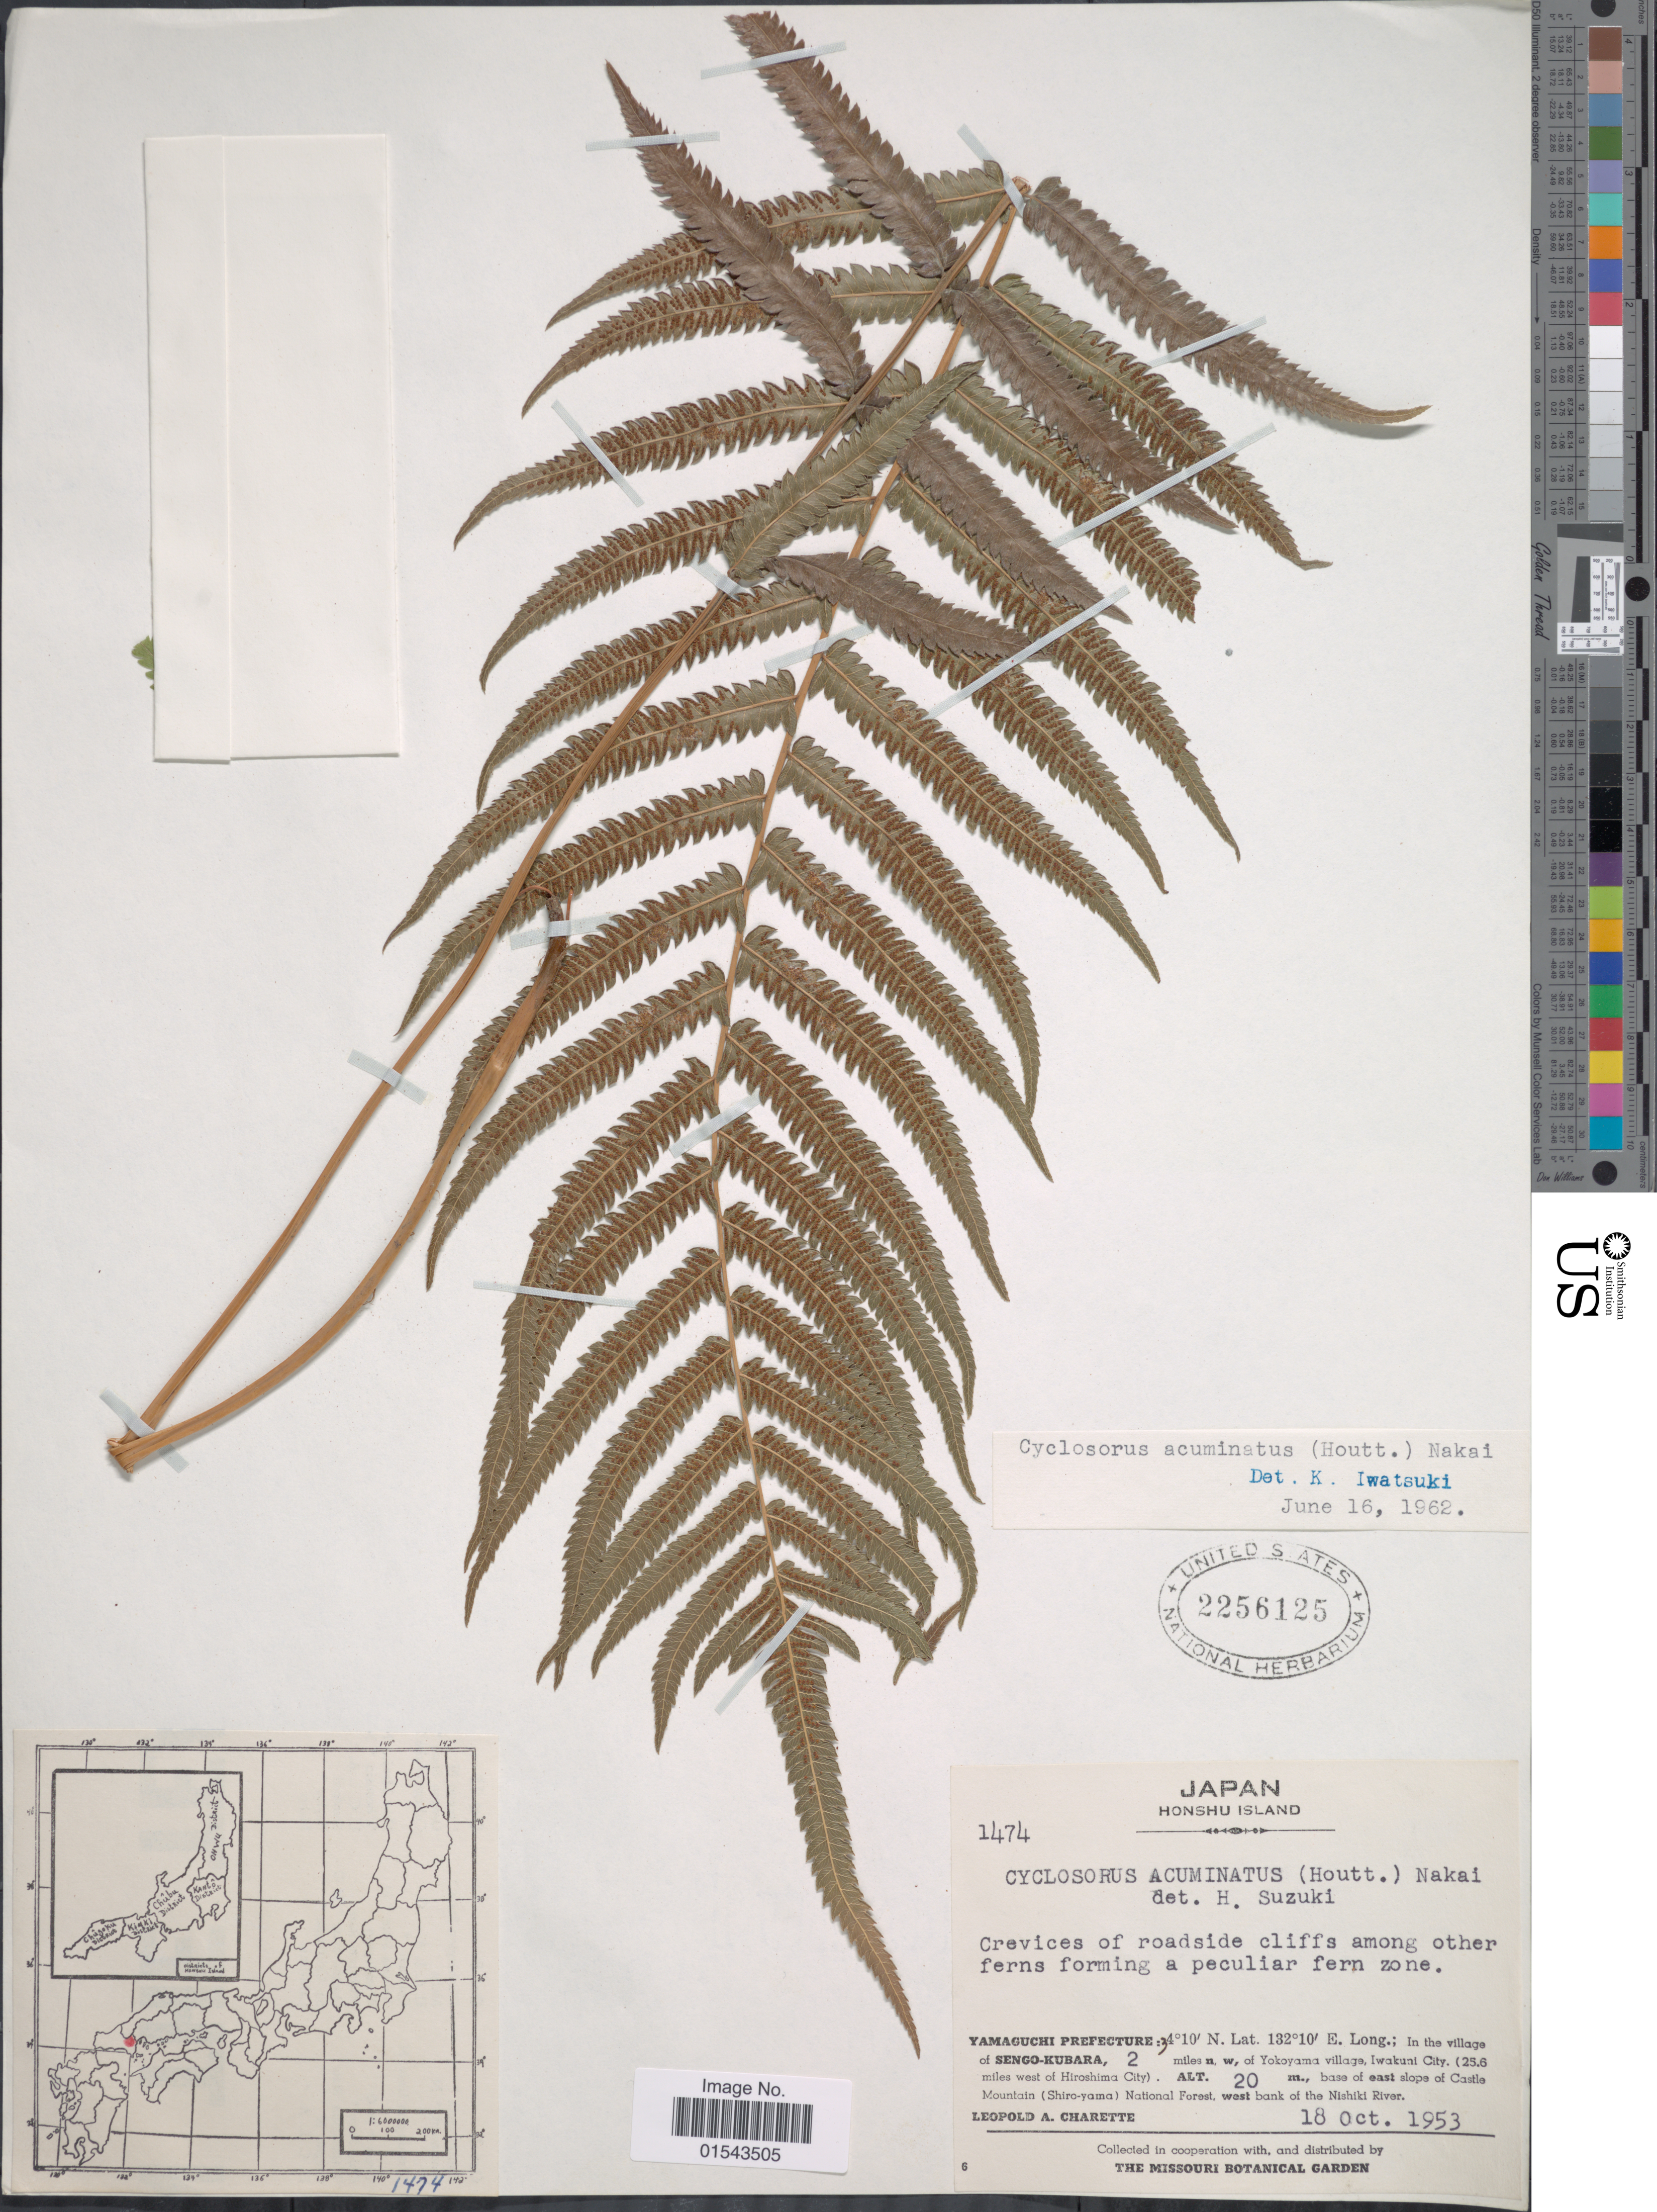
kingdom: Plantae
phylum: Tracheophyta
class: Polypodiopsida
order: Polypodiales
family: Thelypteridaceae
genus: Christella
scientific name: Christella acuminata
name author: (Houtt.) H. Lév.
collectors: L. A. Charette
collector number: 1474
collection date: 1953-10-18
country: Japan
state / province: Yamaguti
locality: Honshu Island. Yamaguchi Prefecture. In the village of Sengo-Kubara, 2 miles n, w, of Yokoyama village, Iwakuni City. (25.6 miles west of Hiroshima City). Base of east slope of Castle Mountain (Shiro-Yama) National Forest, West bank of the Nishiki River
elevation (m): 20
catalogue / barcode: US 2256125